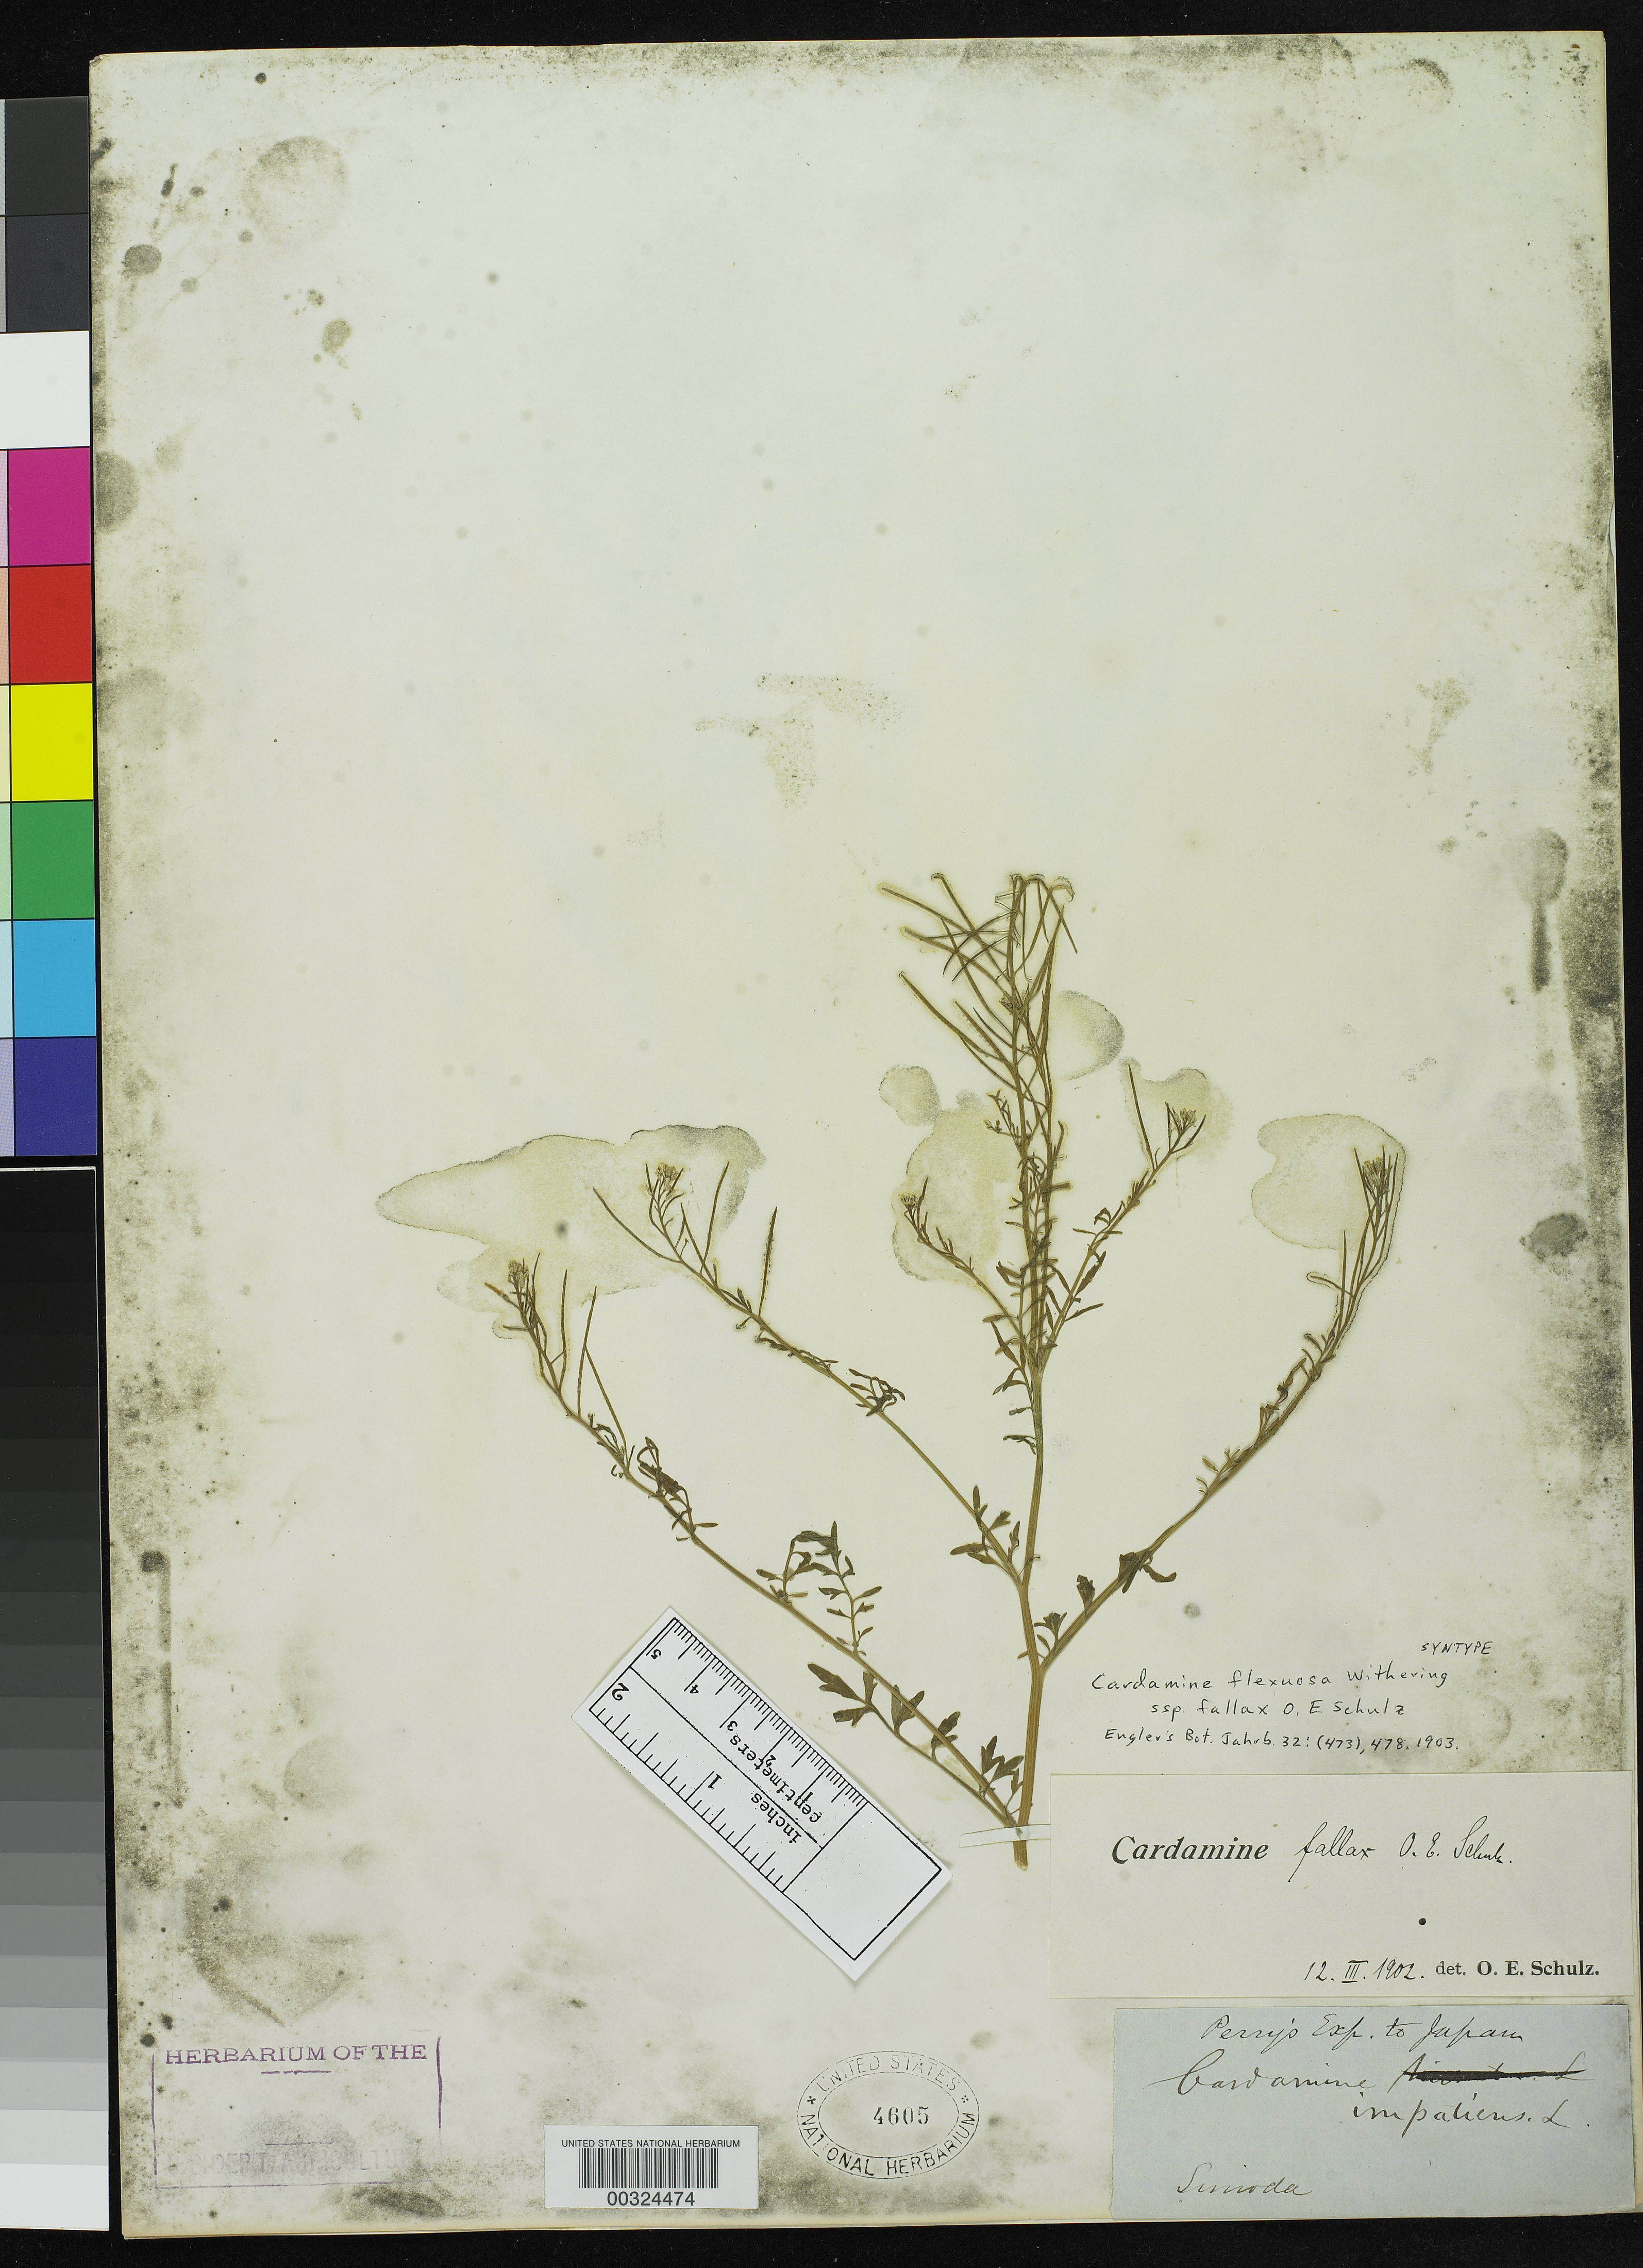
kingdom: Plantae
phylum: Tracheophyta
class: Magnoliopsida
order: Brassicales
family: Brassicaceae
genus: Cardamine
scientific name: Cardamine flexuosa subsp. fallax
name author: O.E. Schulz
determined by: Schulz, Otto E.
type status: Syntype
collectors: M. C. Perry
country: Japan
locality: Simoda.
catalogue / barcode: US 4605